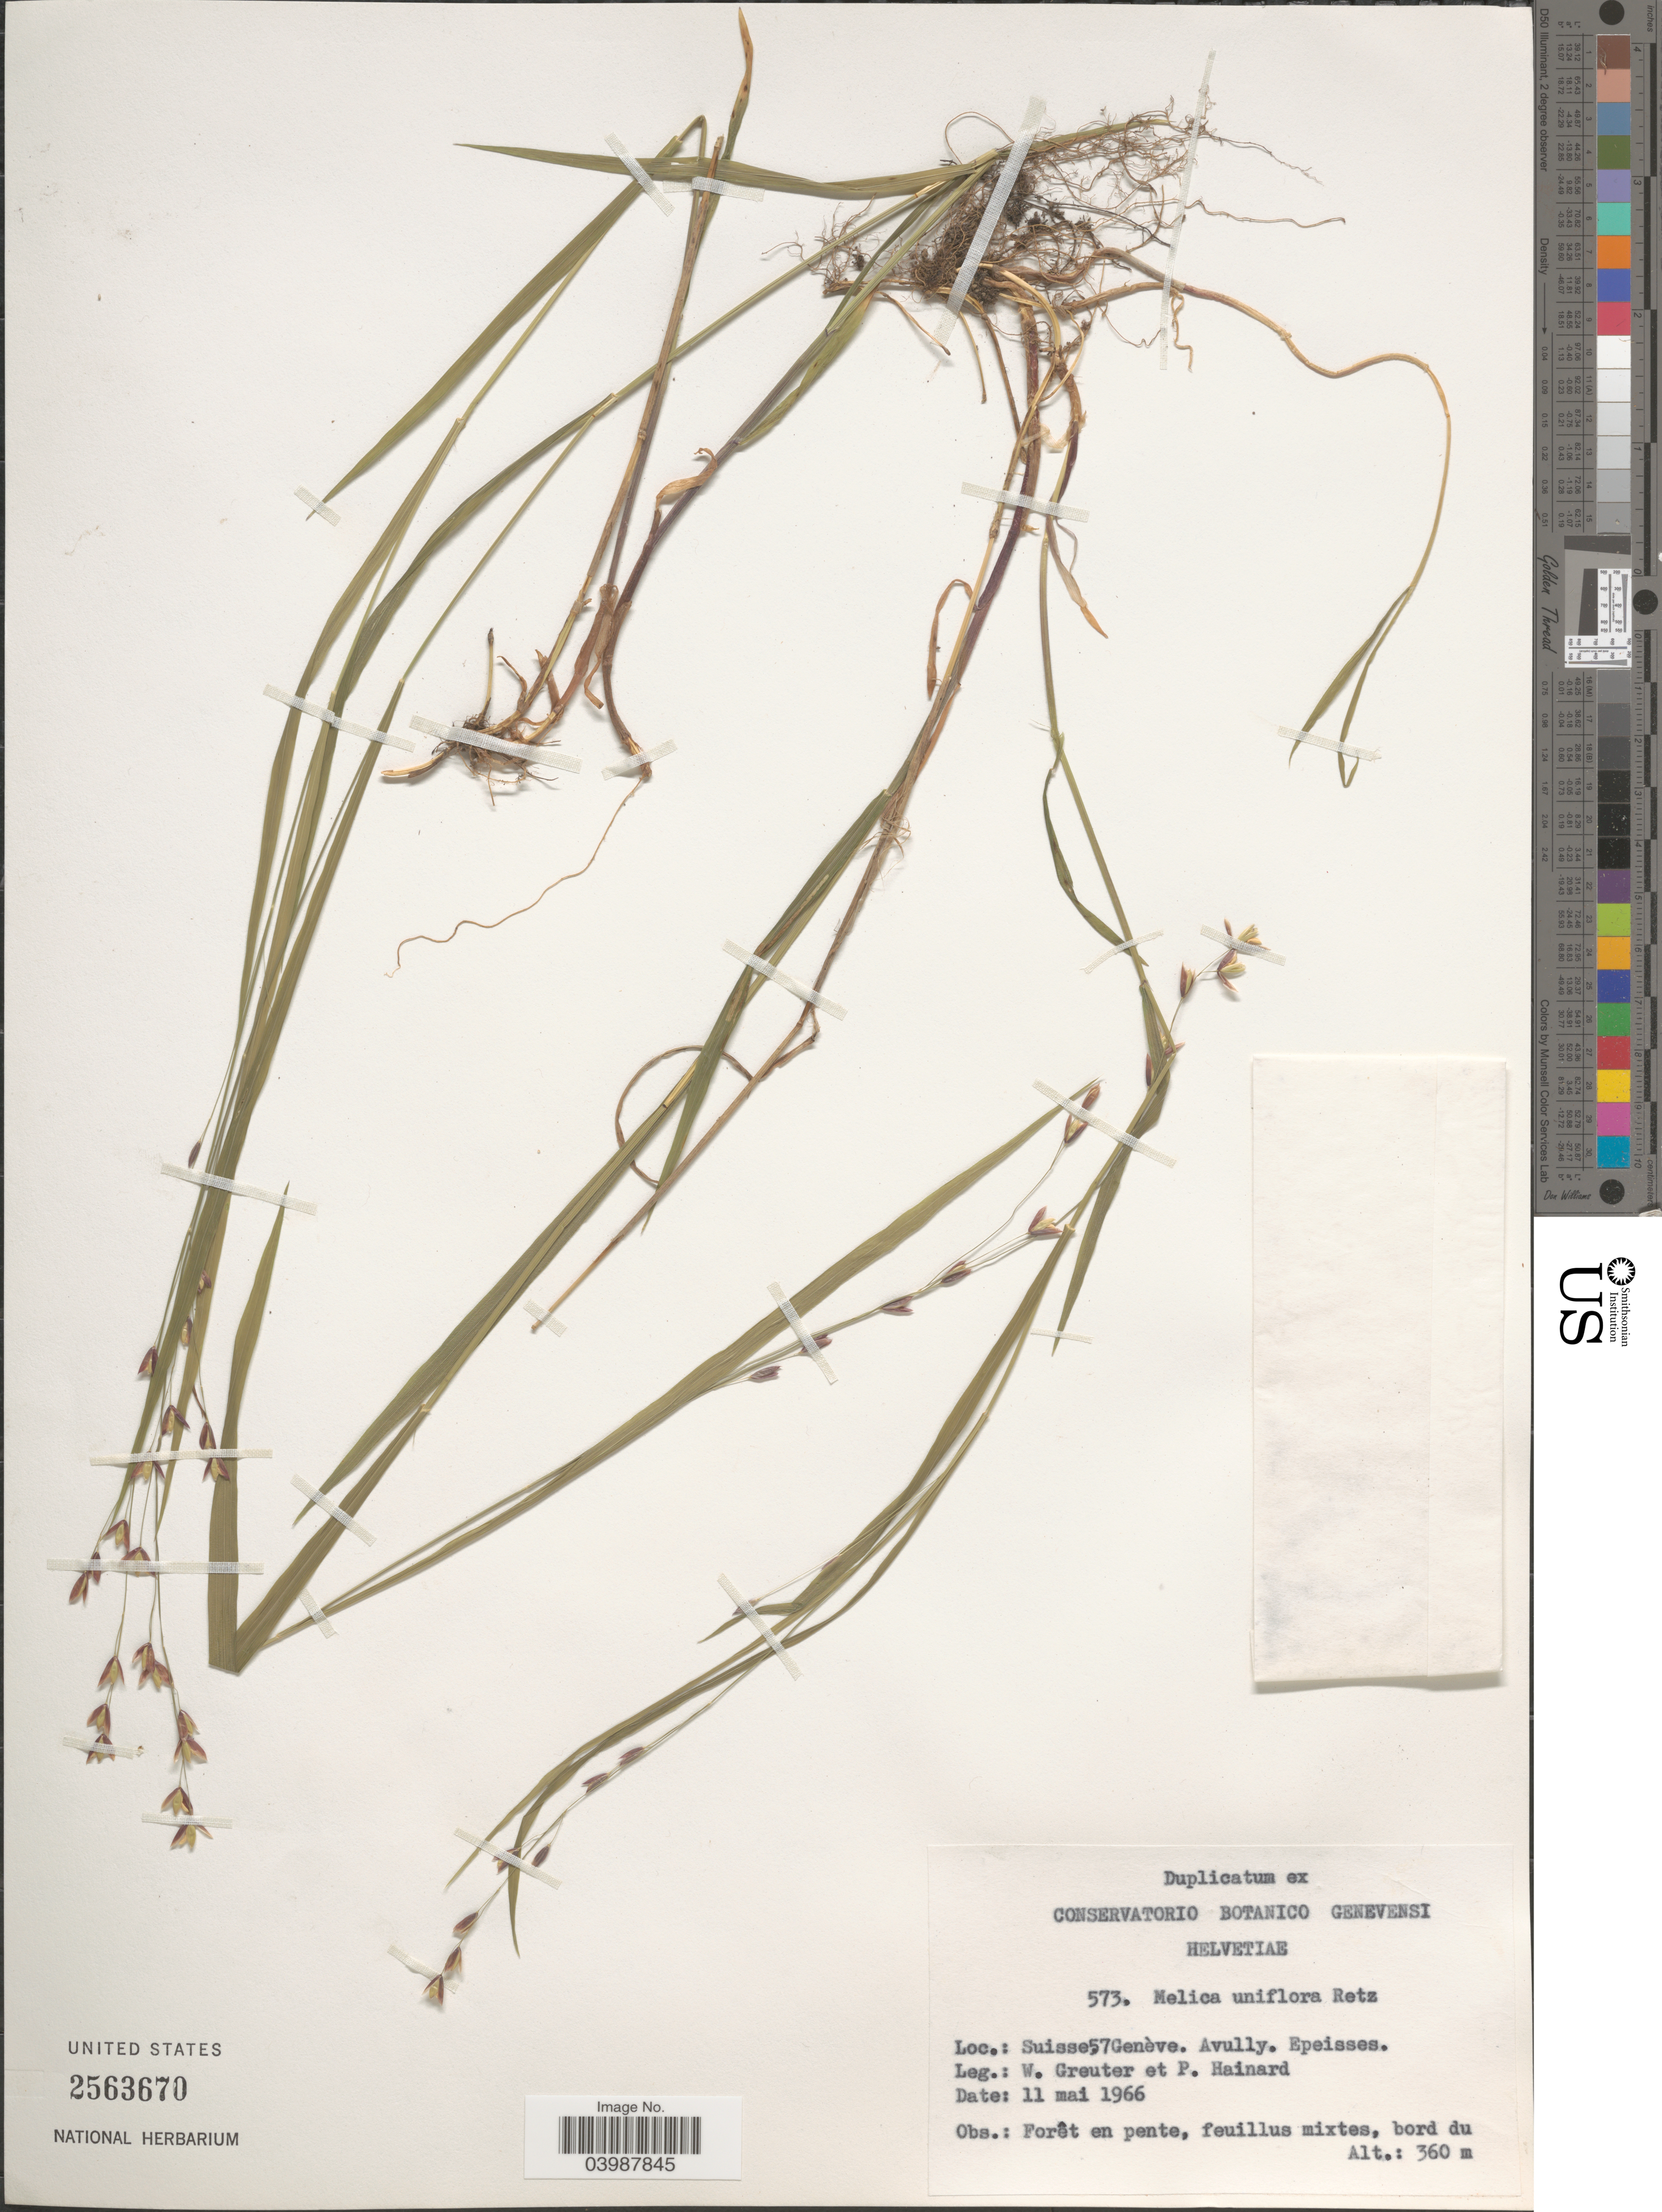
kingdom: Plantae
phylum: Tracheophyta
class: Liliopsida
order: Poales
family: Poaceae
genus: Melica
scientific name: Melica uniflora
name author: Retz.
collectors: W. Greuter & P. Hainard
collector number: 573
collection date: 1966-05-11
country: Switzerland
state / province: Genève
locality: Suisse 57Genève. Avully. Epeisses.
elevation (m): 360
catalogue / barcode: US 2563670